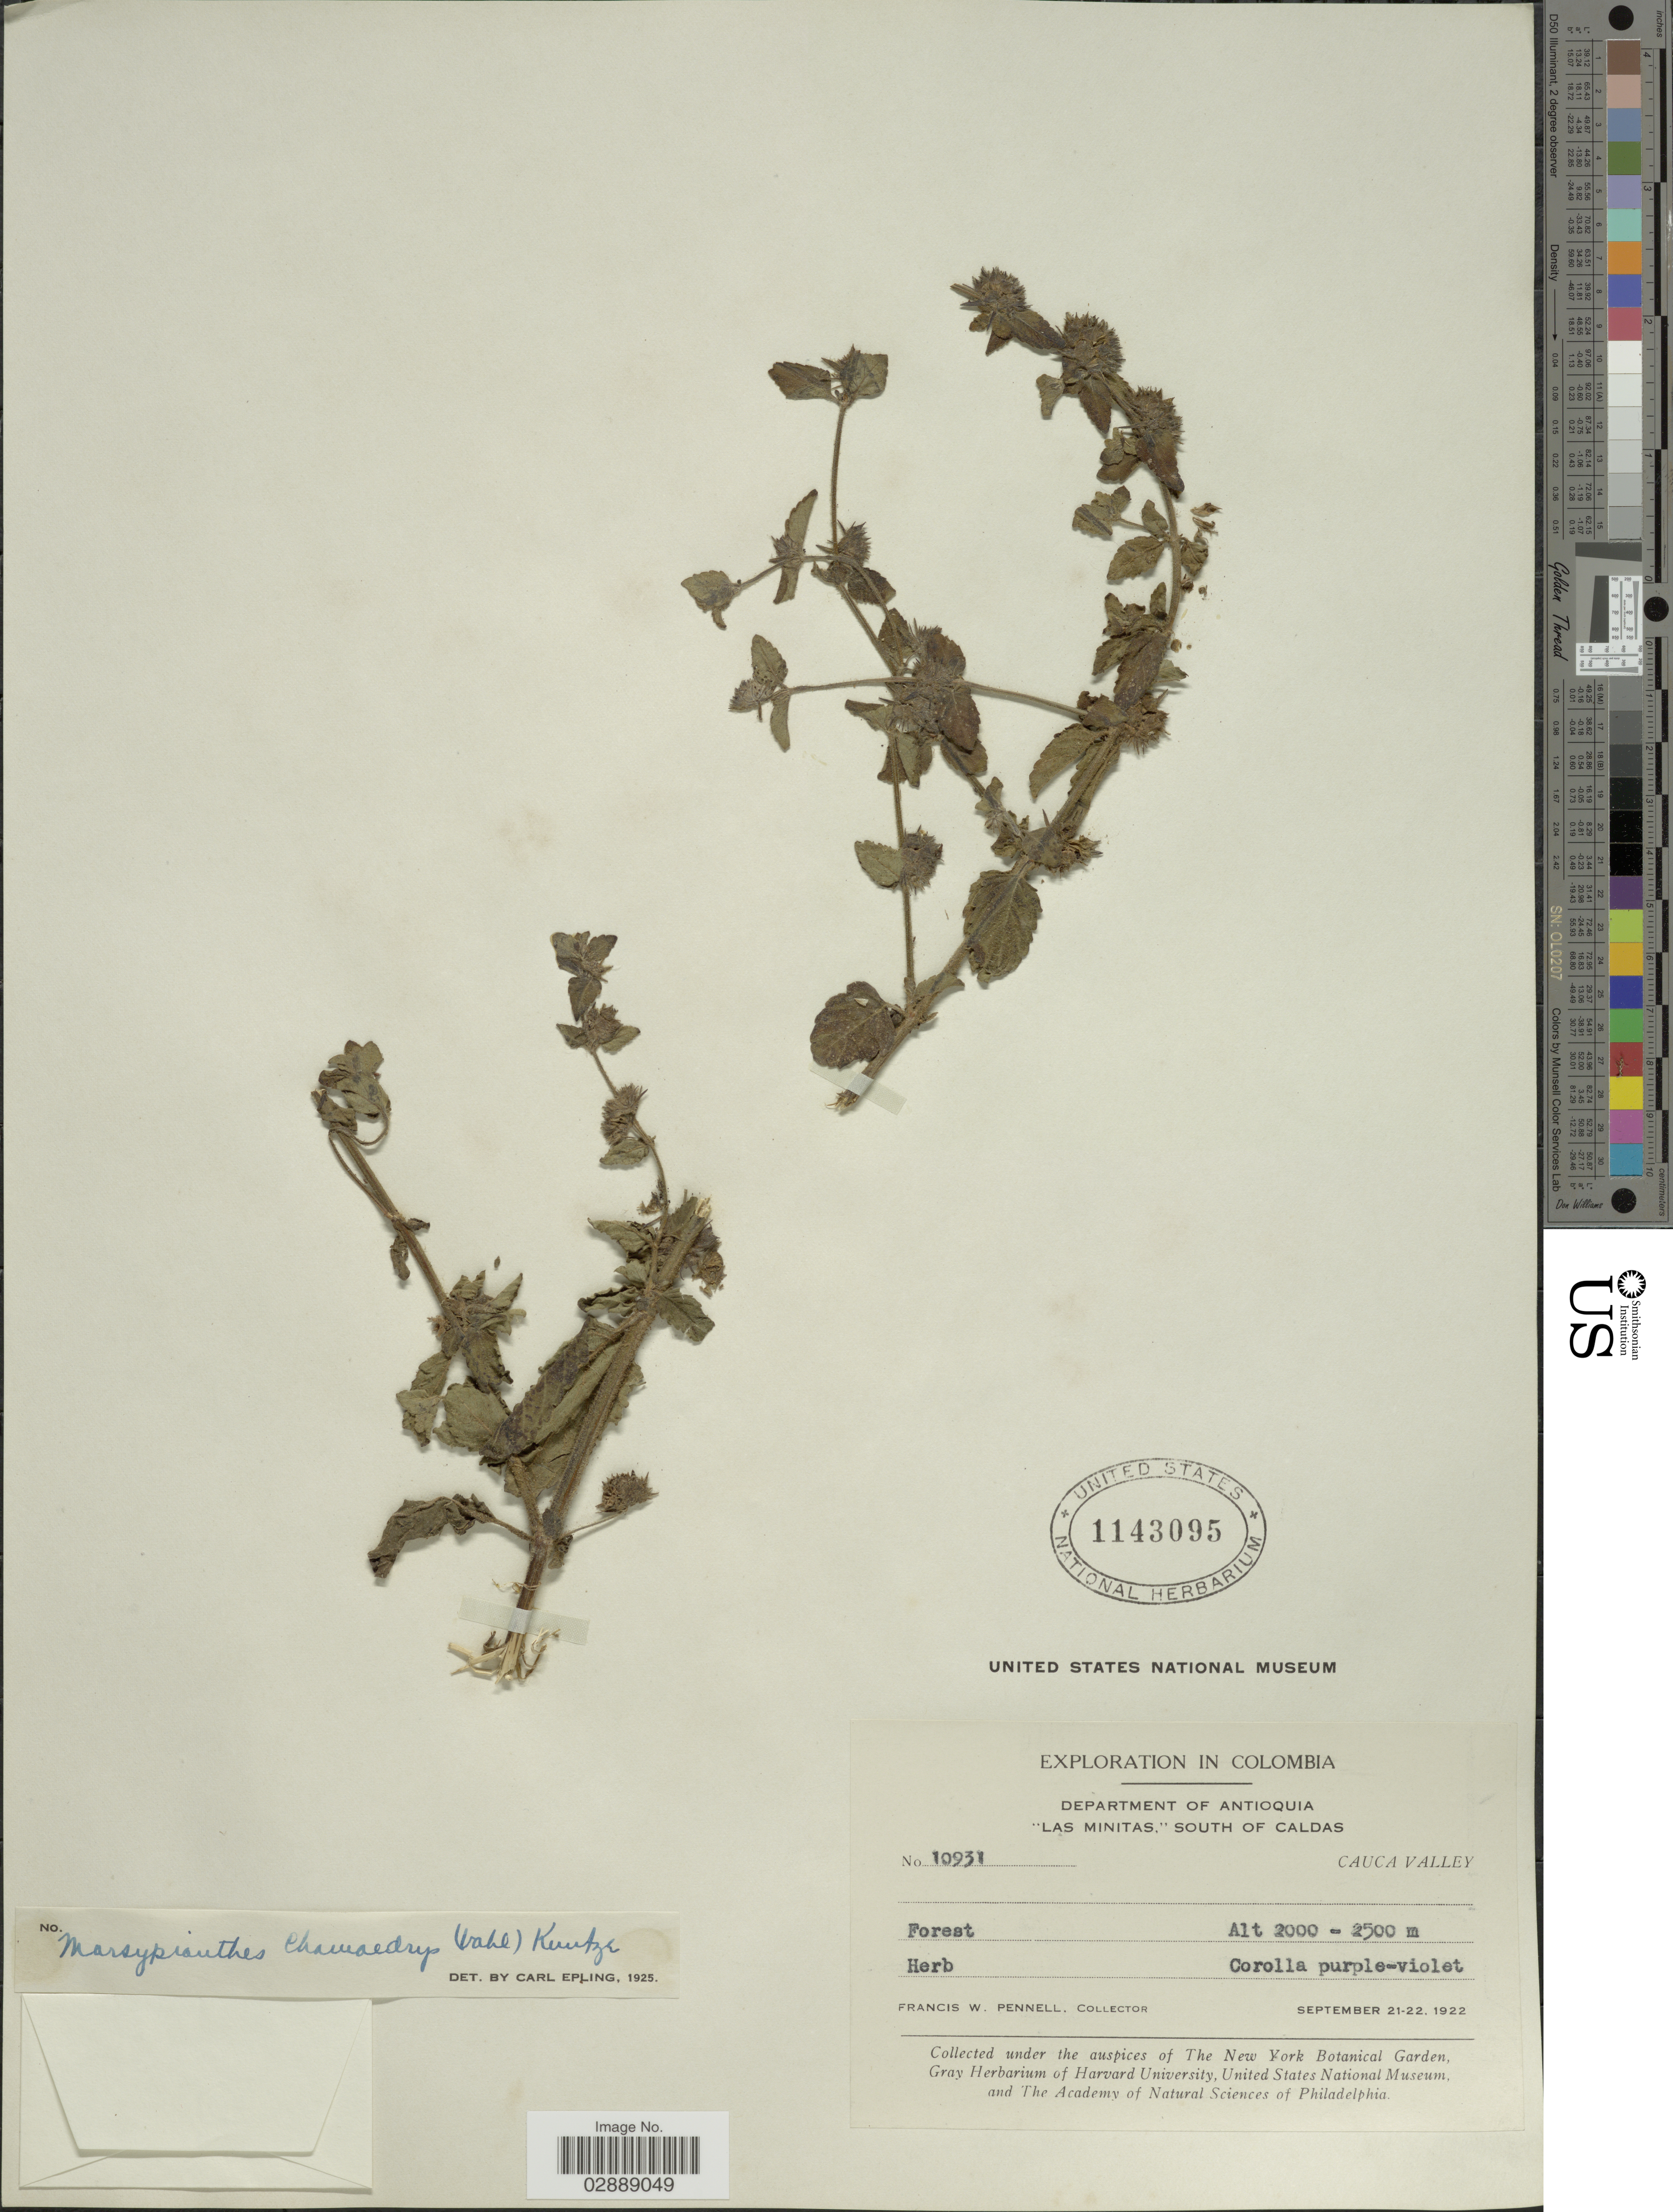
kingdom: Plantae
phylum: Tracheophyta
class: Magnoliopsida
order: Lamiales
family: Lamiaceae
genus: Marsypianthes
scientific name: Marsypianthes chamaedrys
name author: (Vahl) Kuntze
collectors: F. W. Pennell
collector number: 10931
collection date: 1922-09-21/1922-09-22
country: Colombia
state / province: Antioquia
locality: Department of Antioquia. "Las Minitas," south of Caldas. Cauca Valley.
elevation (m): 2000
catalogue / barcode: US 1143095